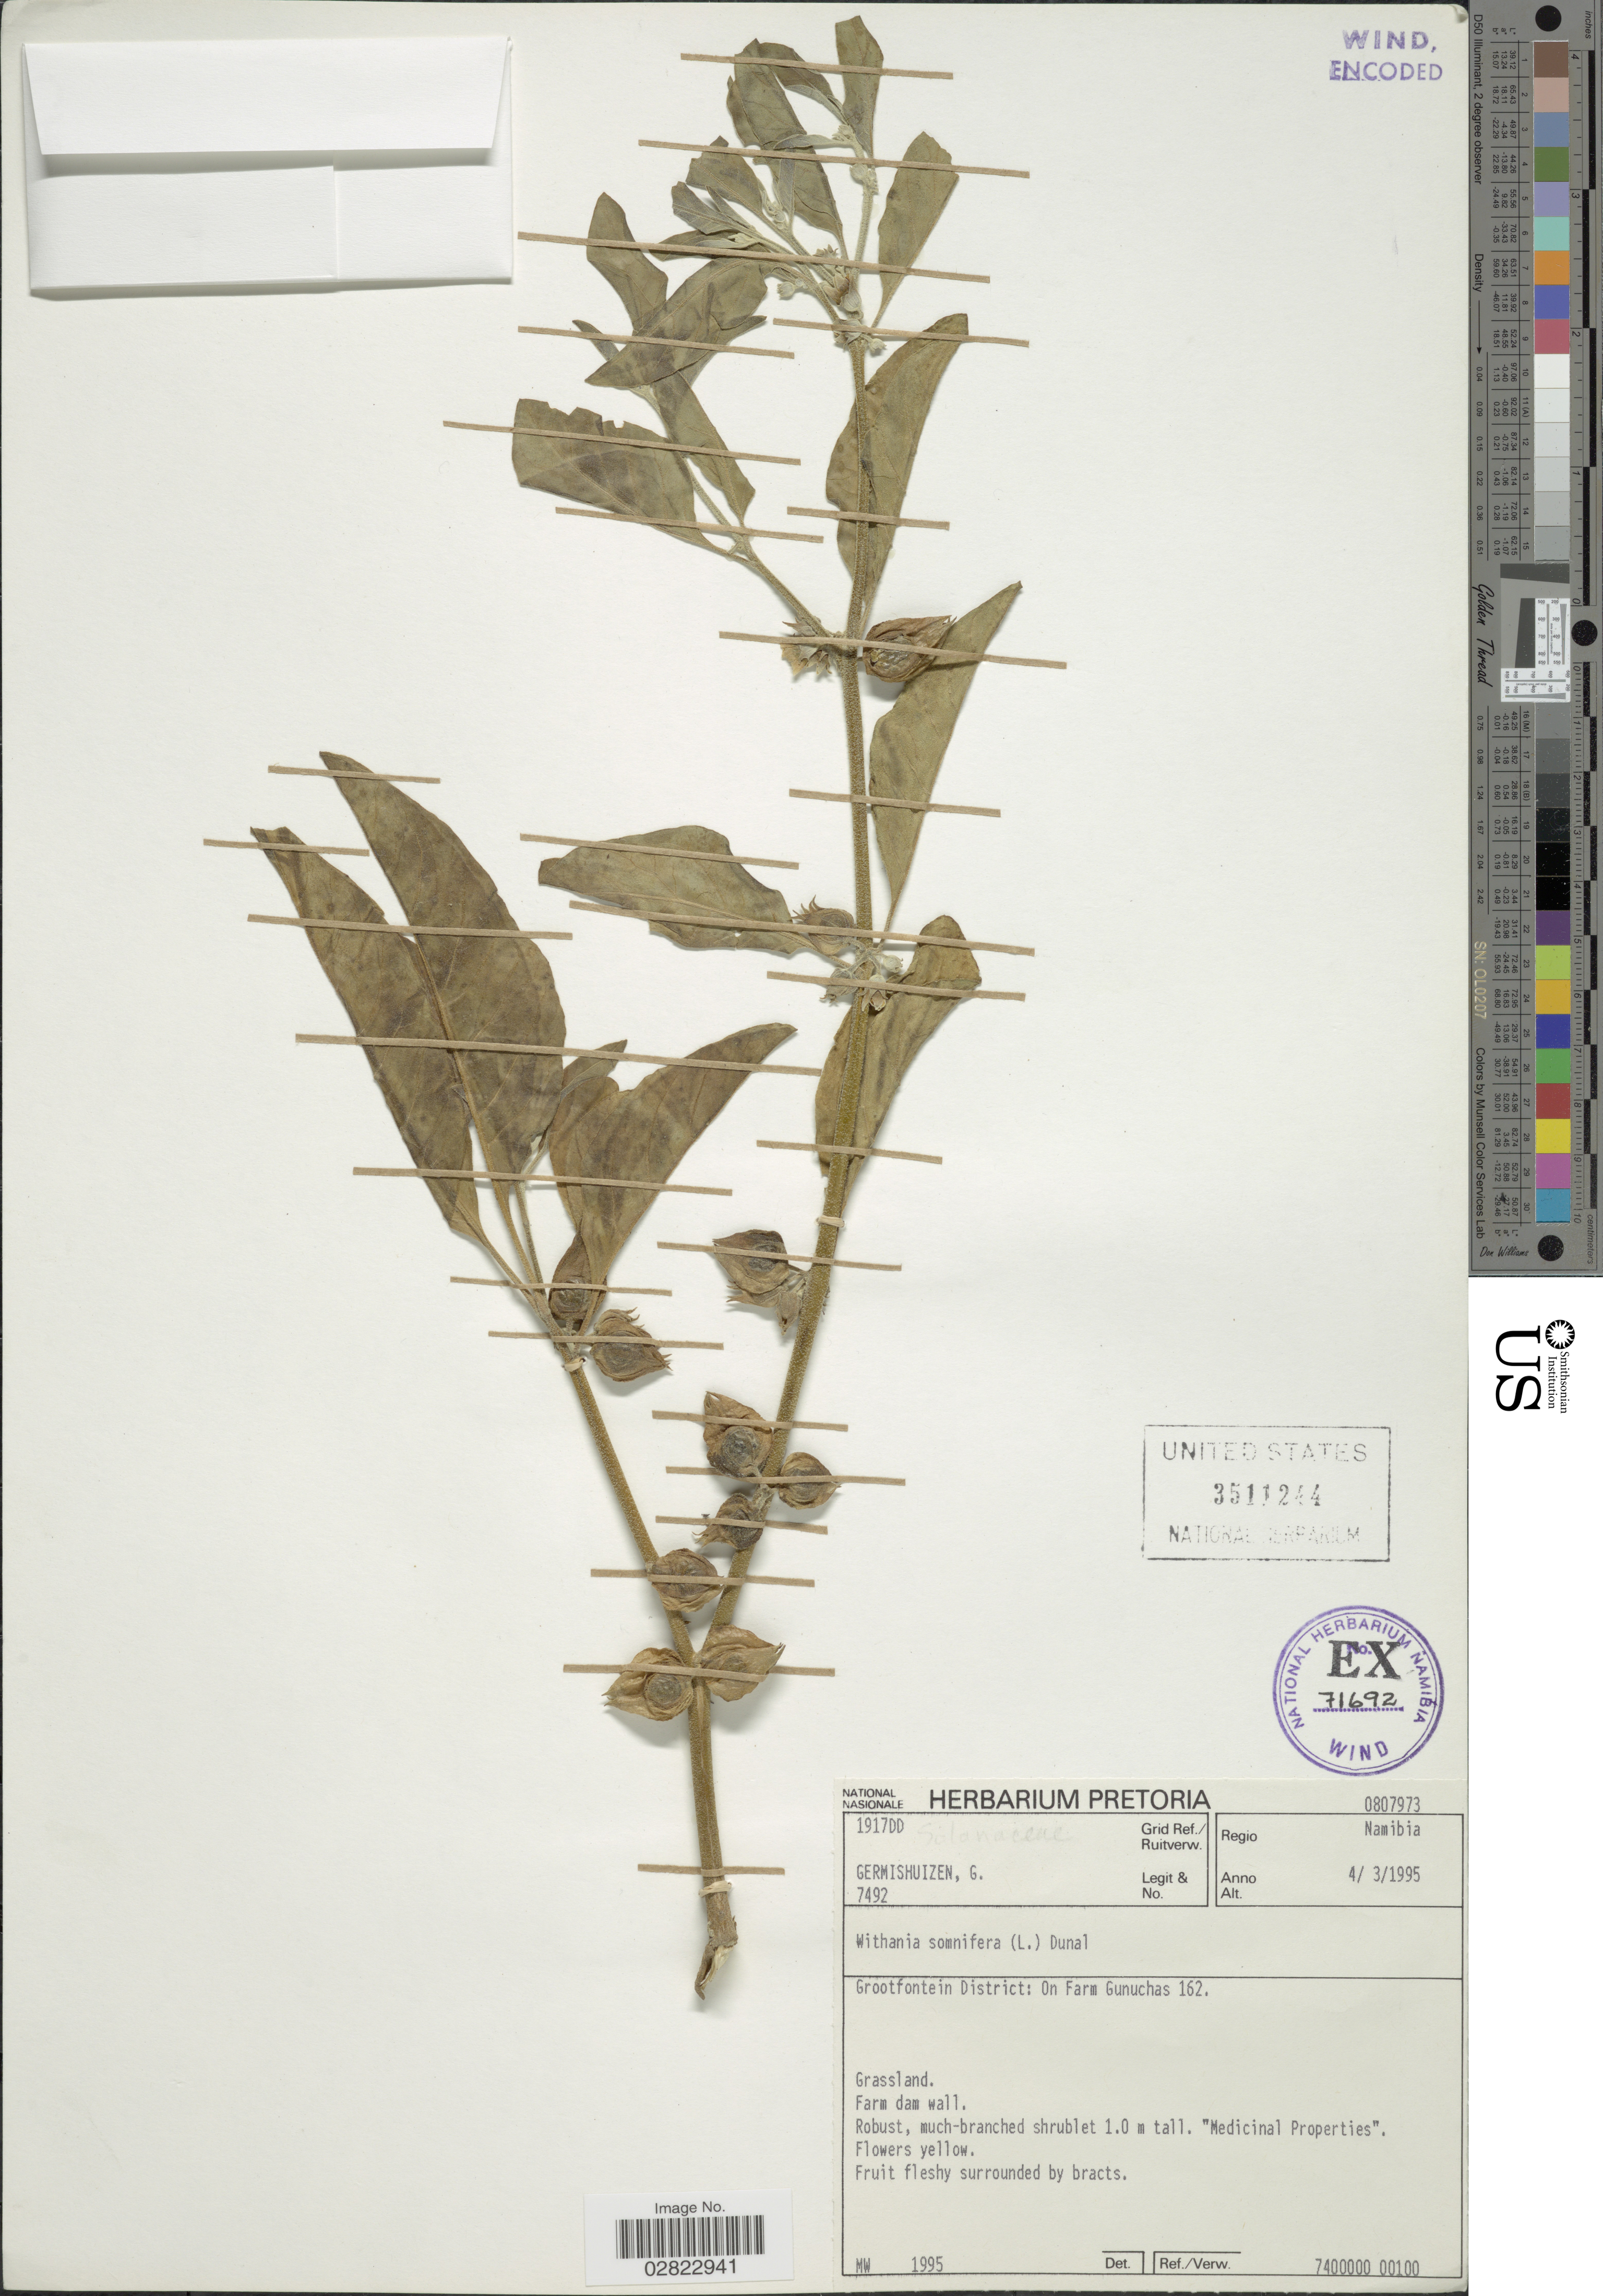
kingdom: Plantae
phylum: Tracheophyta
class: Magnoliopsida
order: Solanales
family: Solanaceae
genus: Withania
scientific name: Withania somnifera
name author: (L.) Dunal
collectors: G. Germishuizen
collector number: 7492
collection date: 1995-03-04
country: Namibia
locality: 1917DD Grid Ref./ Ruiterverw. Regio Namibia, Grootfontein District, On Farm Gunuchas 162.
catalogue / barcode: US 3511244